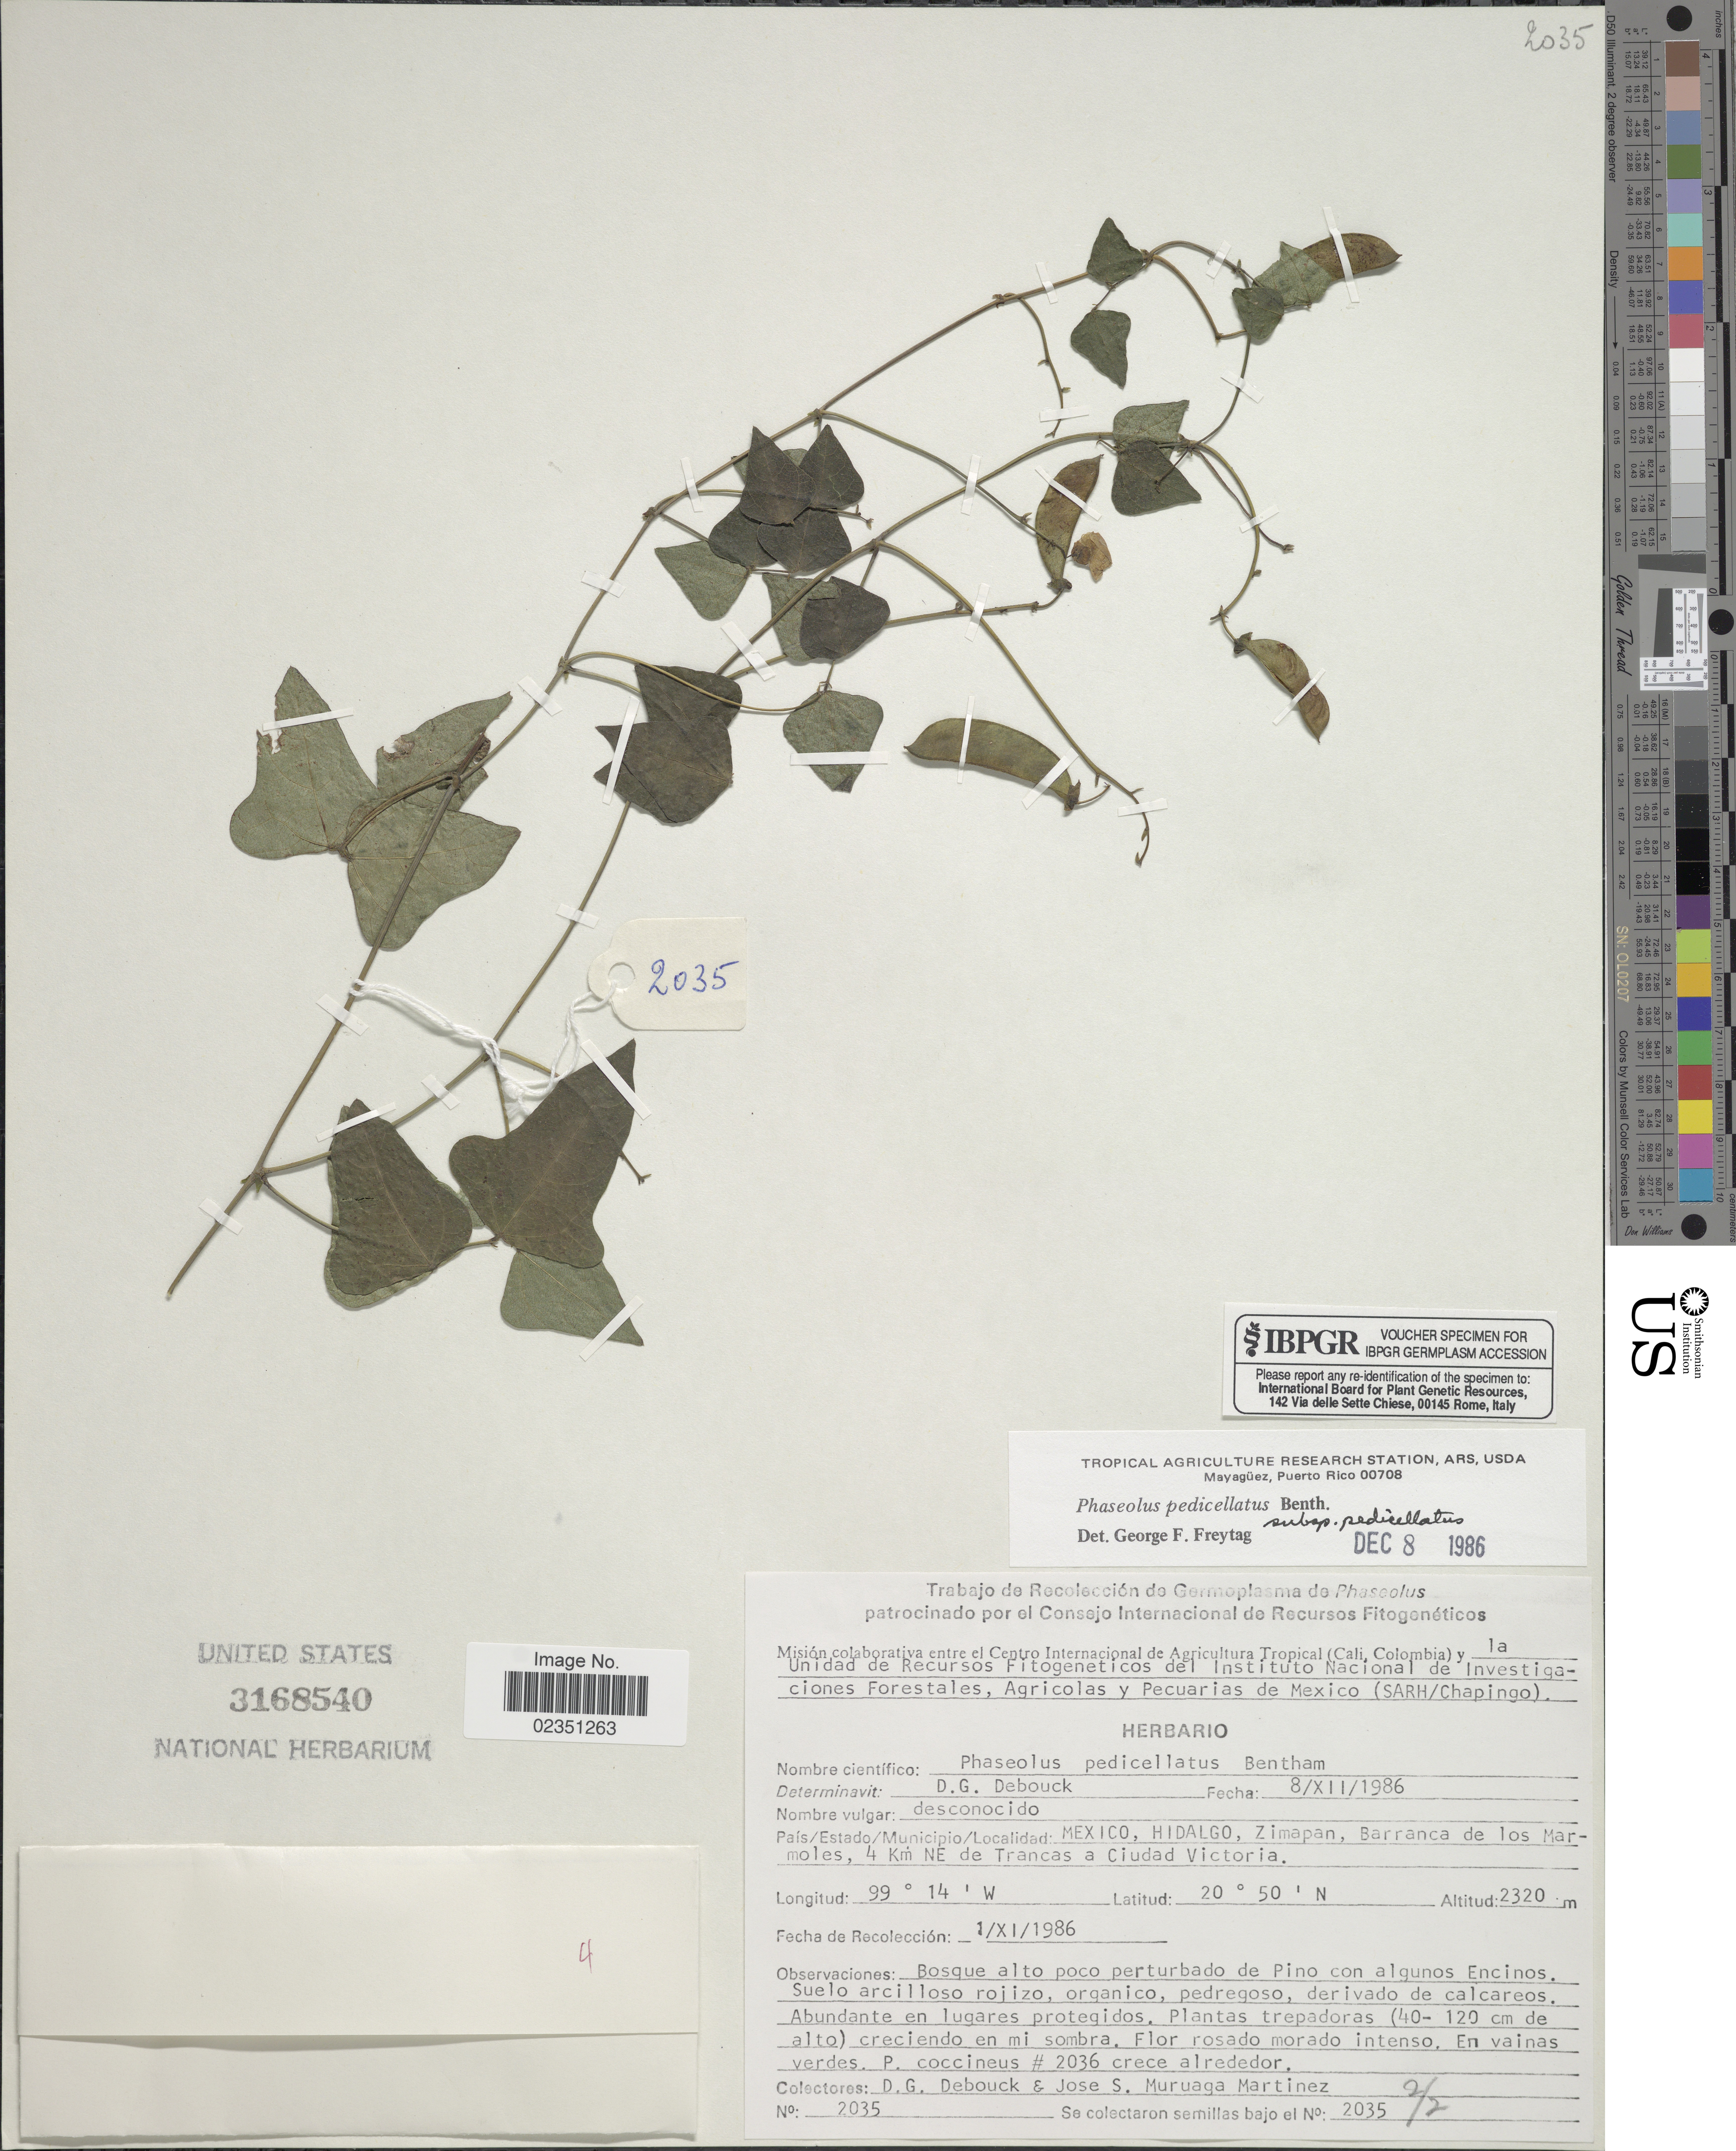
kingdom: Plantae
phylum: Tracheophyta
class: Magnoliopsida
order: Fabales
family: Fabaceae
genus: Phaseolus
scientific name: Phaseolus pedicellatus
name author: Benth.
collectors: D. Debouck & J. Muruaga Martinez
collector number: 2035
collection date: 1986-11-01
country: Mexico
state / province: Hidalgo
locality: Zimapan, Barranca de los Marmoles, 4 Km NE de Trancas a Cuidad Victoria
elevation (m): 2320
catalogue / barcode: US 3168540